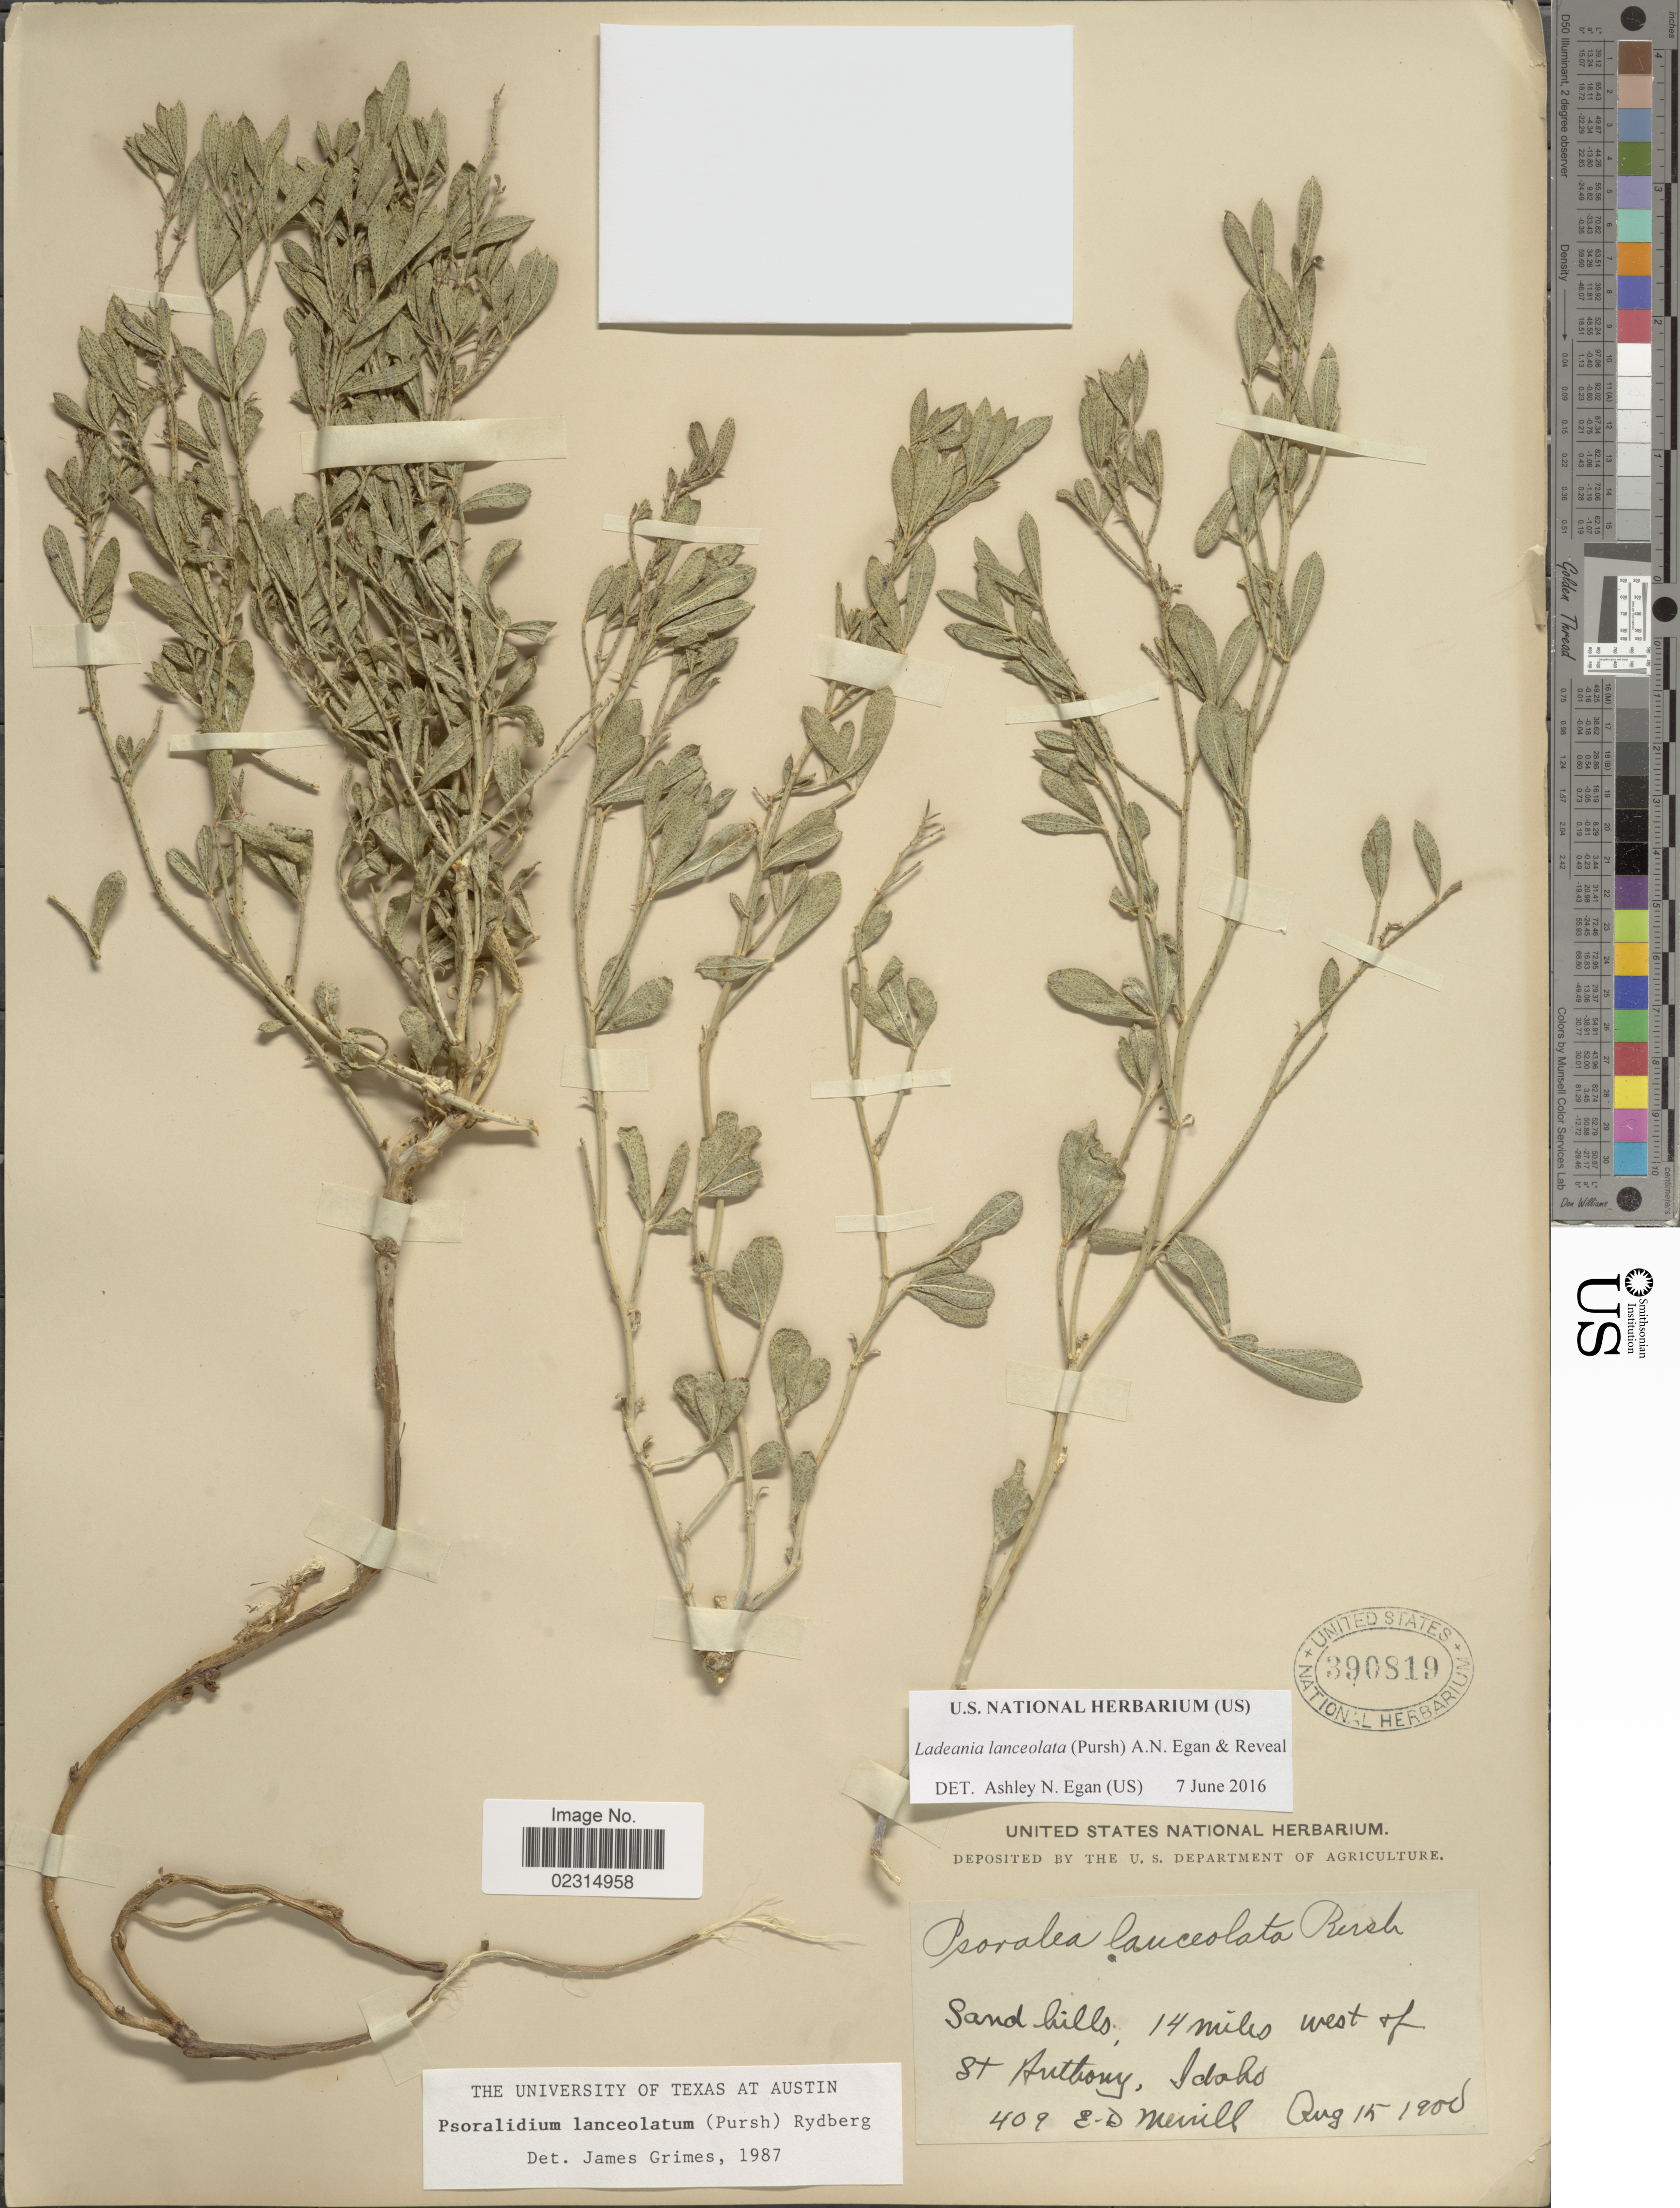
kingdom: Plantae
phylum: Tracheophyta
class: Magnoliopsida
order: Fabales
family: Fabaceae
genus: Ladeania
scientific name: Ladeania lanceolata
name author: (Pursh) A.N. Egan & Reveal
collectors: E. D. Merrill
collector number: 409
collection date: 1900-08-15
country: United States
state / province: Idaho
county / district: St. Anthony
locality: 14 miles W of St. Anthony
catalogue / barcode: US 390819